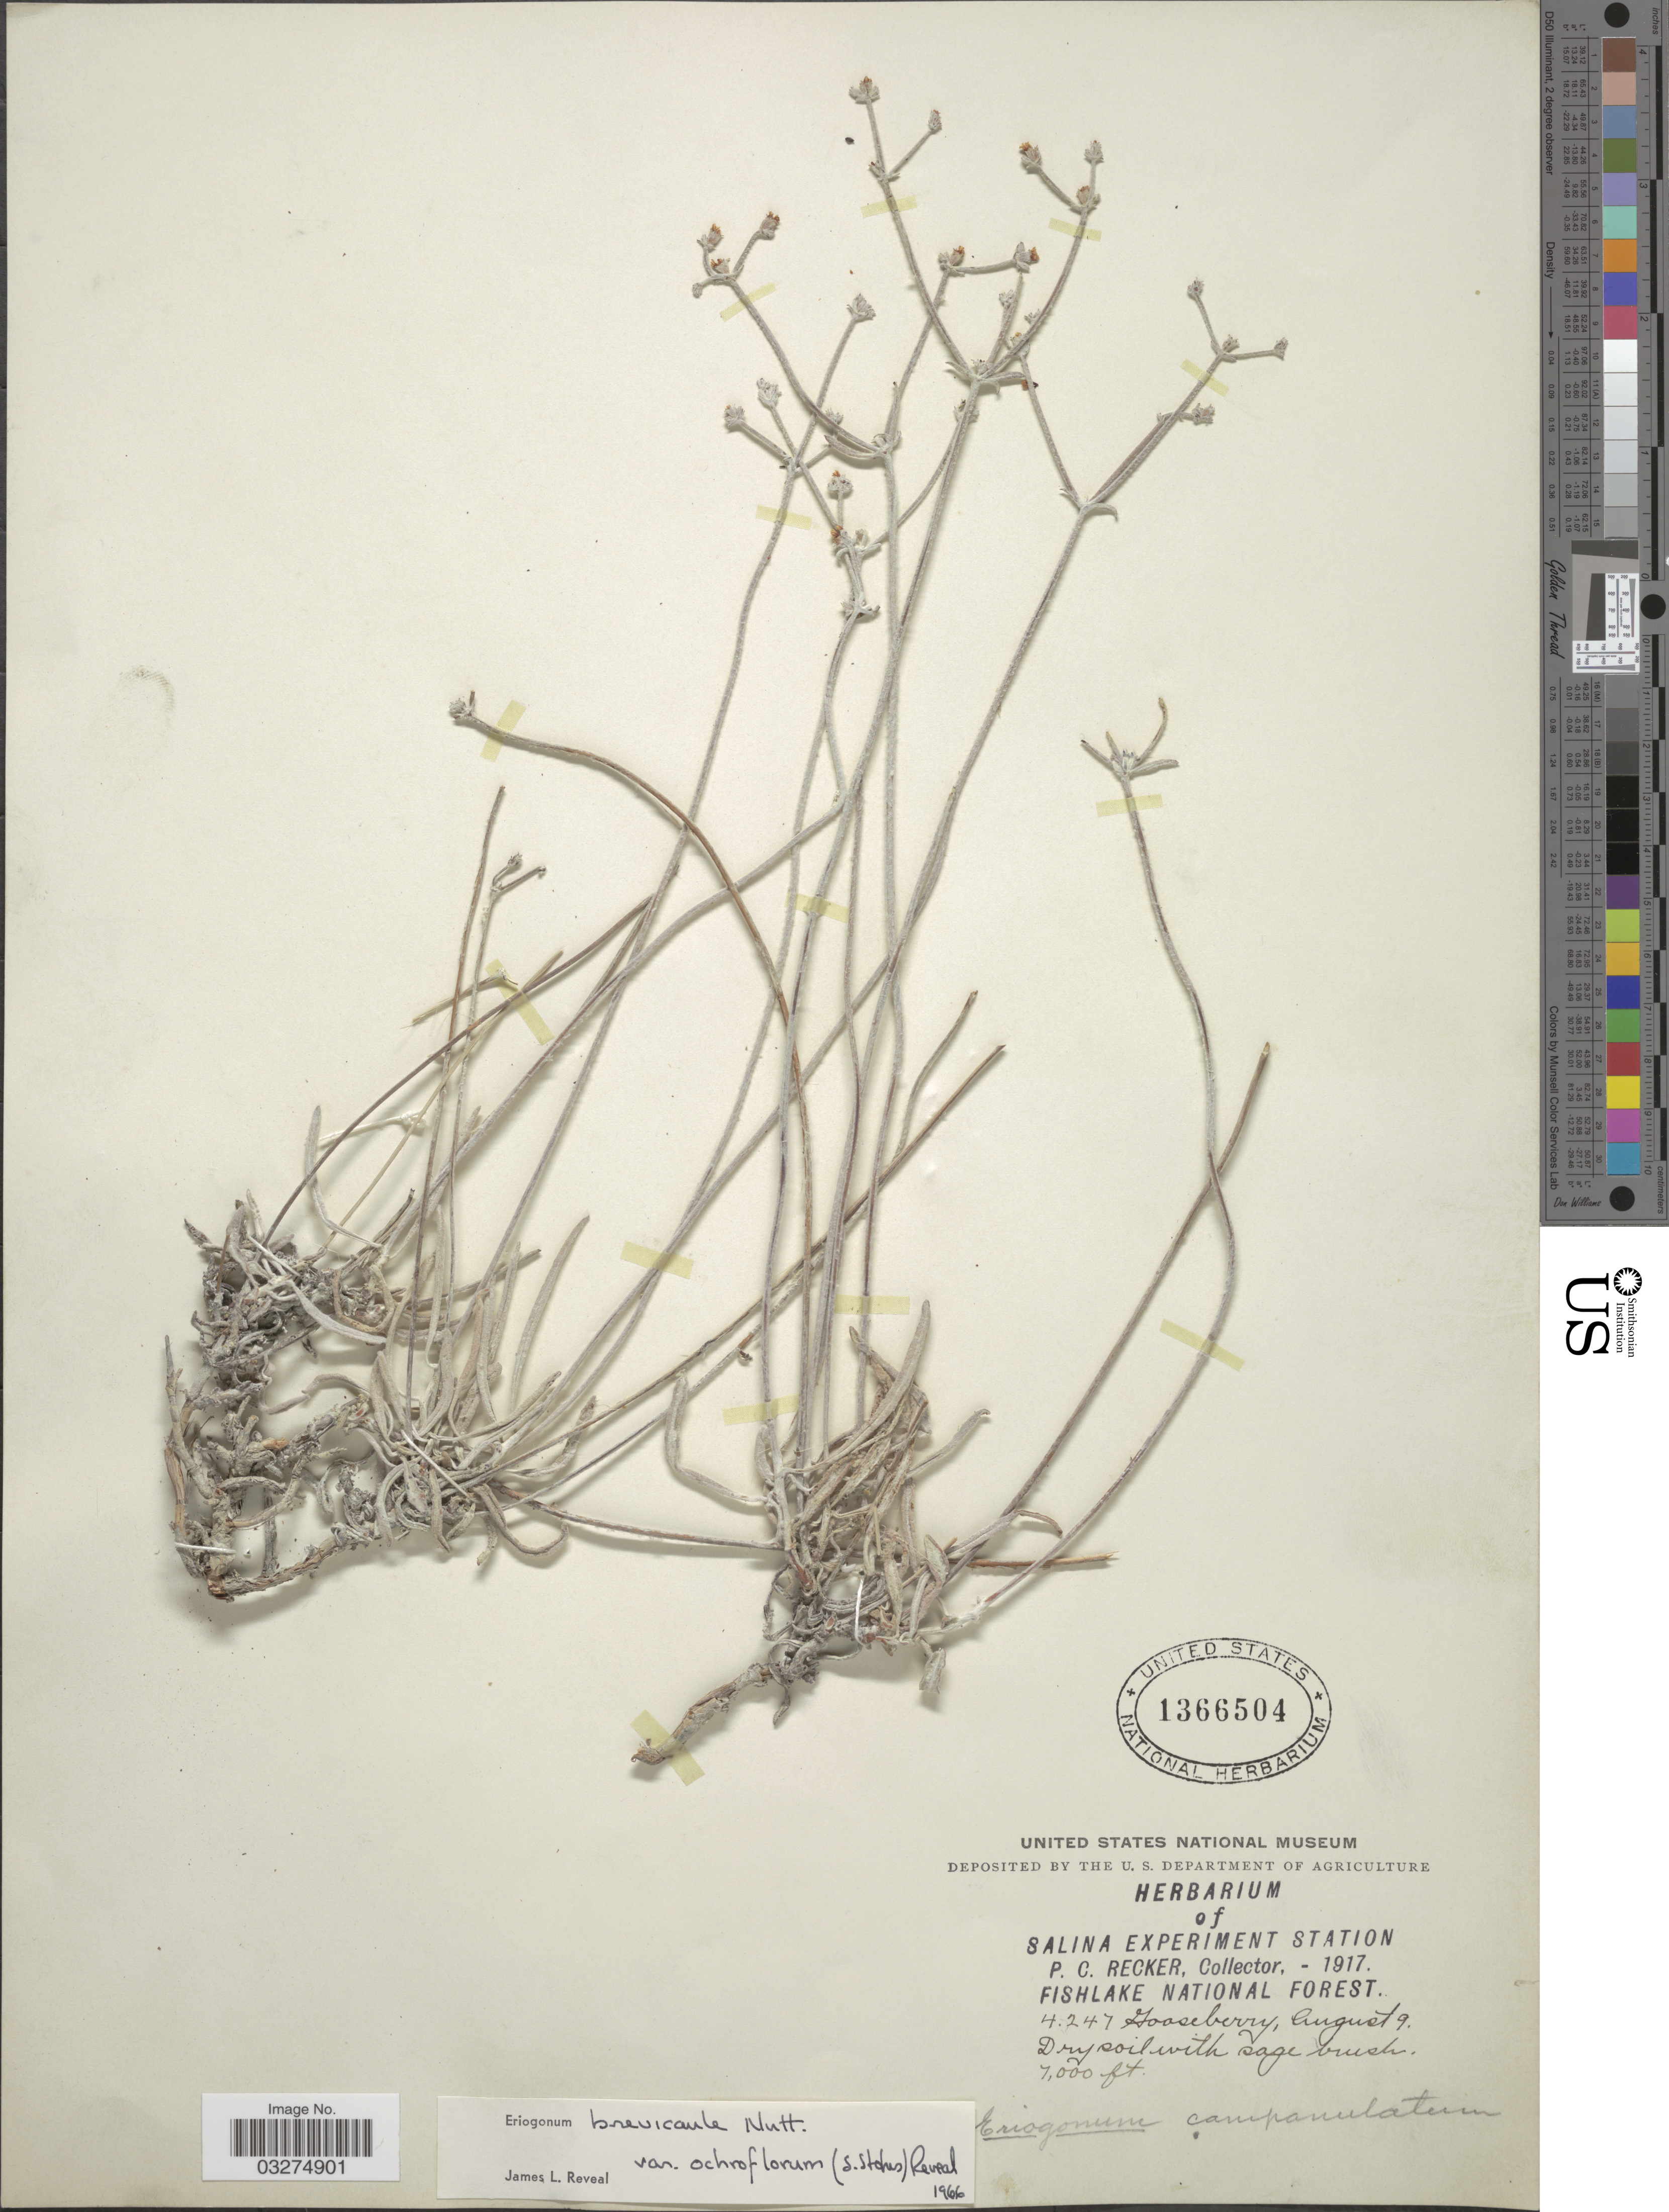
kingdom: Plantae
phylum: Tracheophyta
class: Magnoliopsida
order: Caryophyllales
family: Polygonaceae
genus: Eriogonum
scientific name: Eriogonum nudicaule subsp. ochroflorum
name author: S. Stokes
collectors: P. Recker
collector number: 4247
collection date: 1917-08-09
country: United States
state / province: Utah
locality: Fishlake National Forest. Gooseberry.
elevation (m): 2134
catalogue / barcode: US 1366504